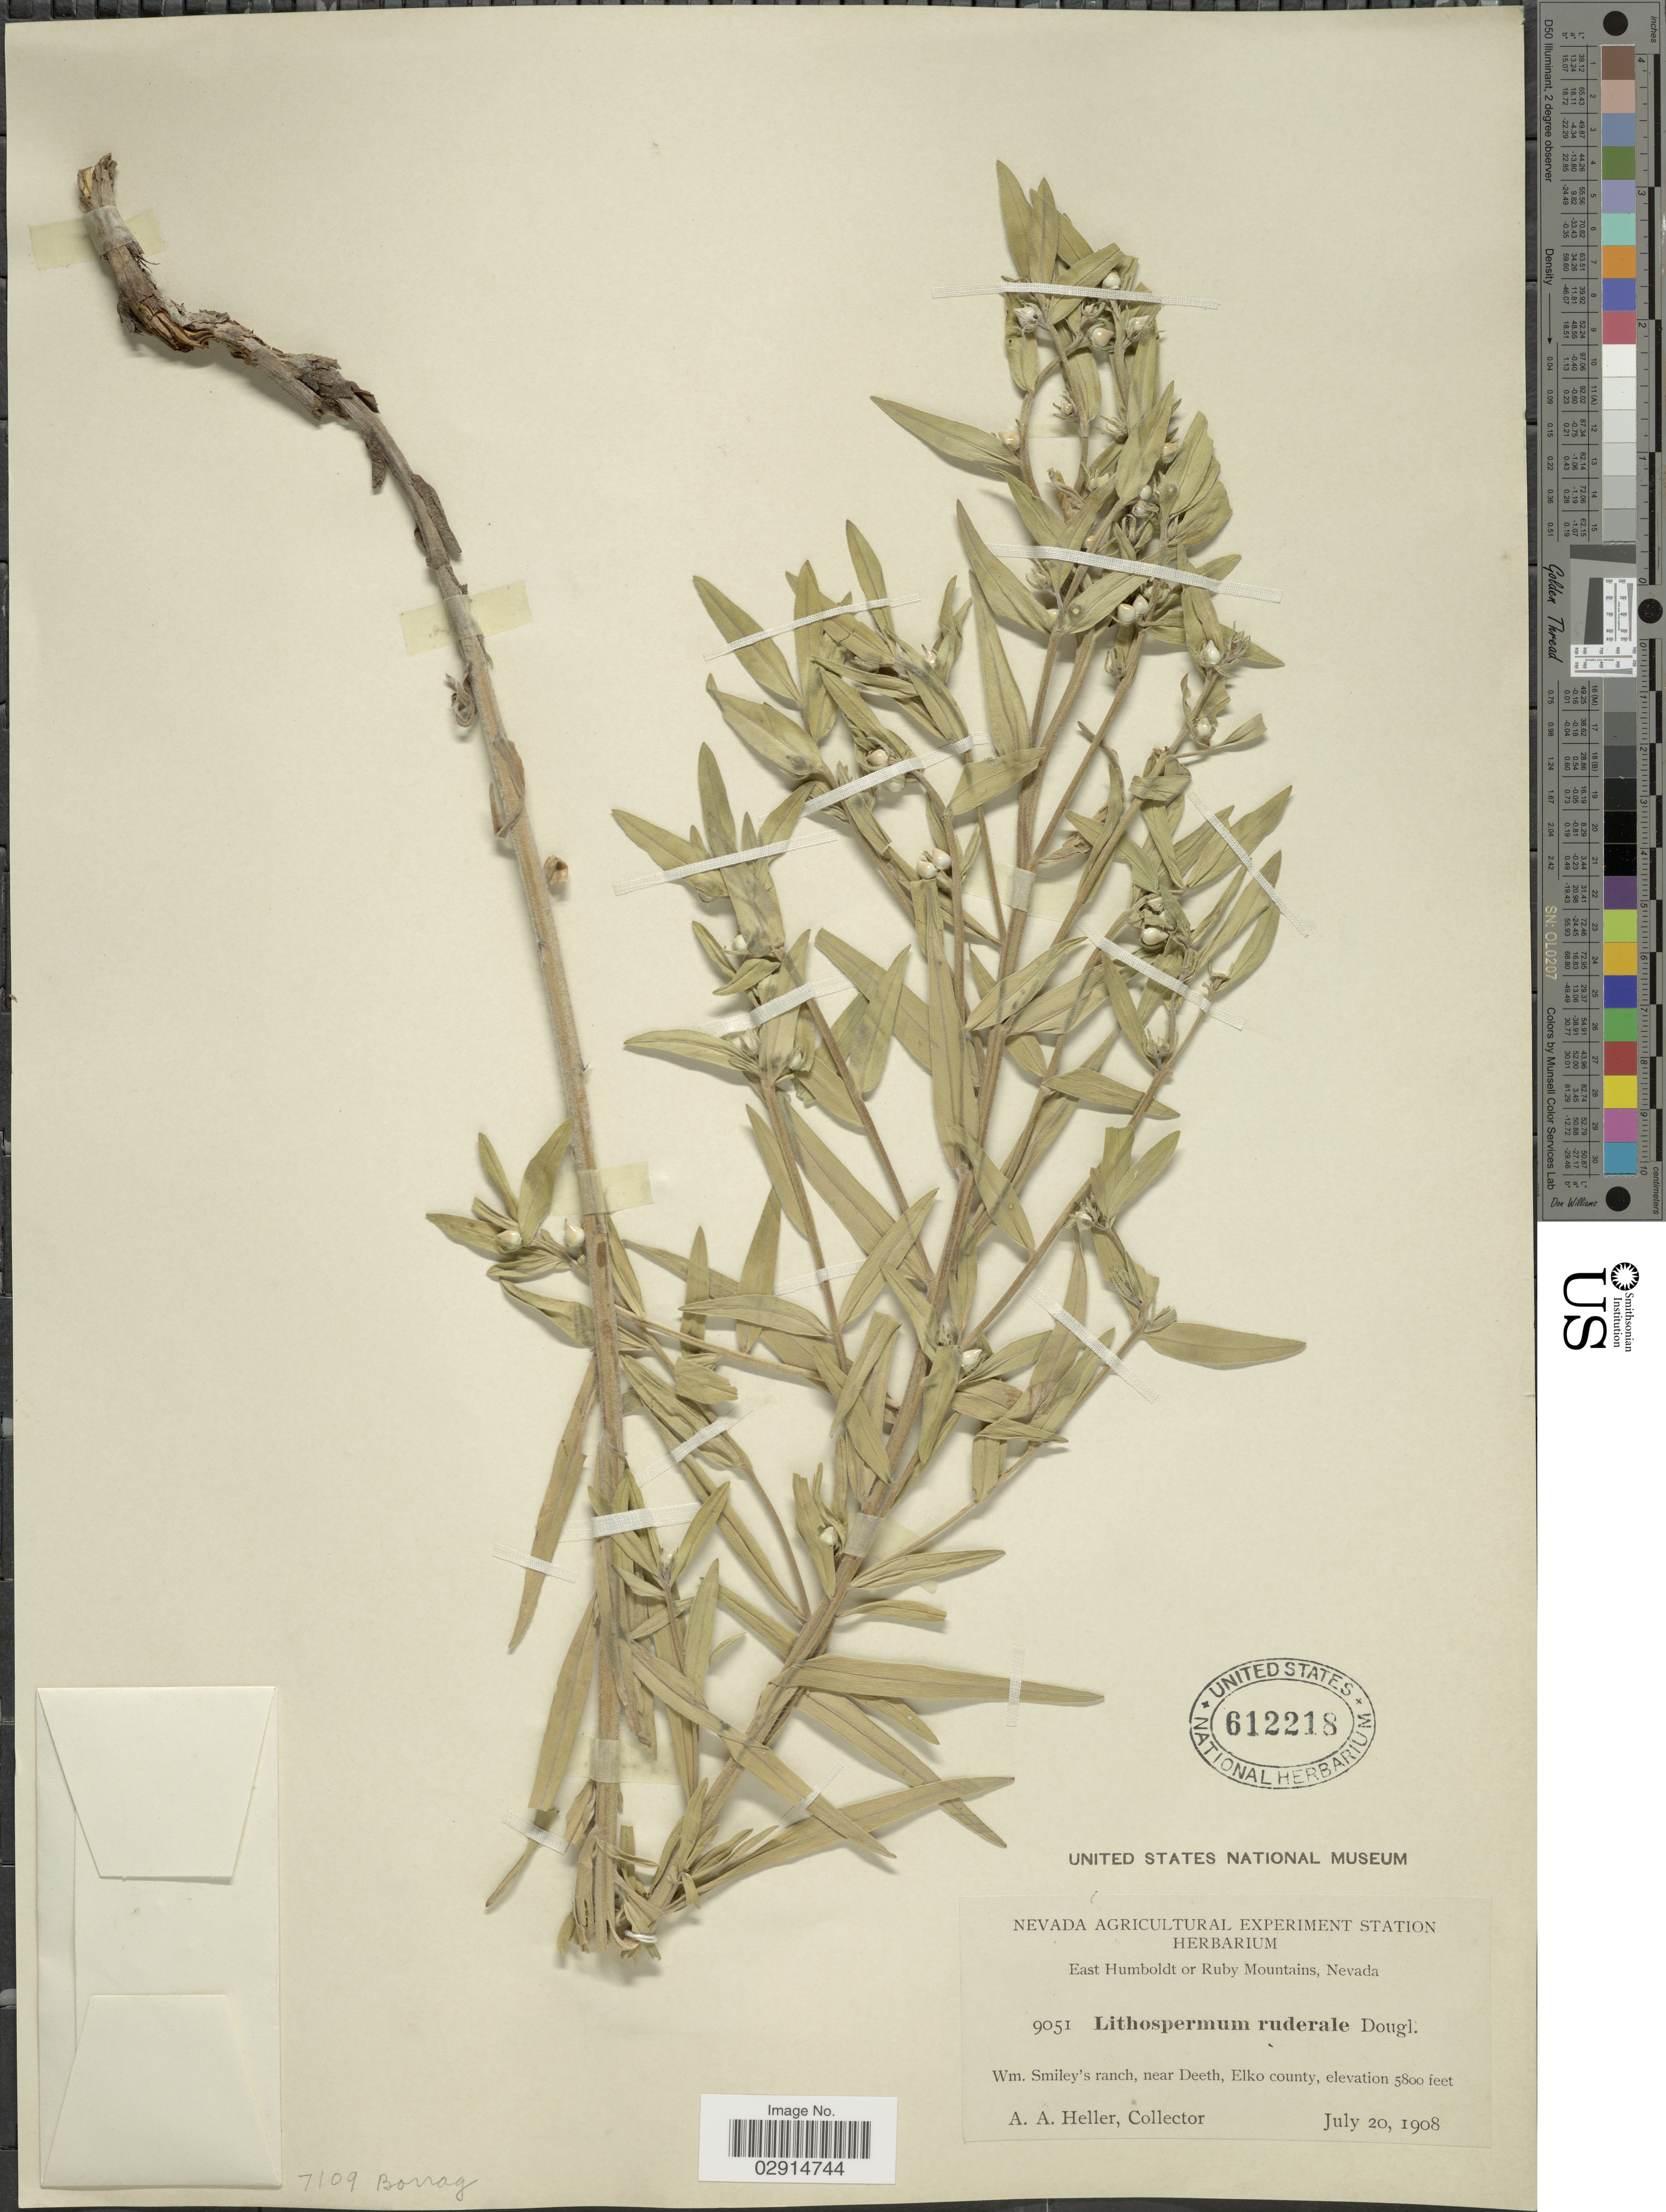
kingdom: Plantae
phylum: Tracheophyta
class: Magnoliopsida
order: Boraginales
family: Boraginaceae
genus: Lithospermum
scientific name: Lithospermum ruderale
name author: Douglas ex Lehm.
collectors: A. A. Heller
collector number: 9051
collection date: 1908-07-20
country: United States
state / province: Nevada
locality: East Humboldt or Ruby Mountains, Wm. Smiley's ranch, near Deeth, Elko county.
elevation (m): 1768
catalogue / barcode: US 612218